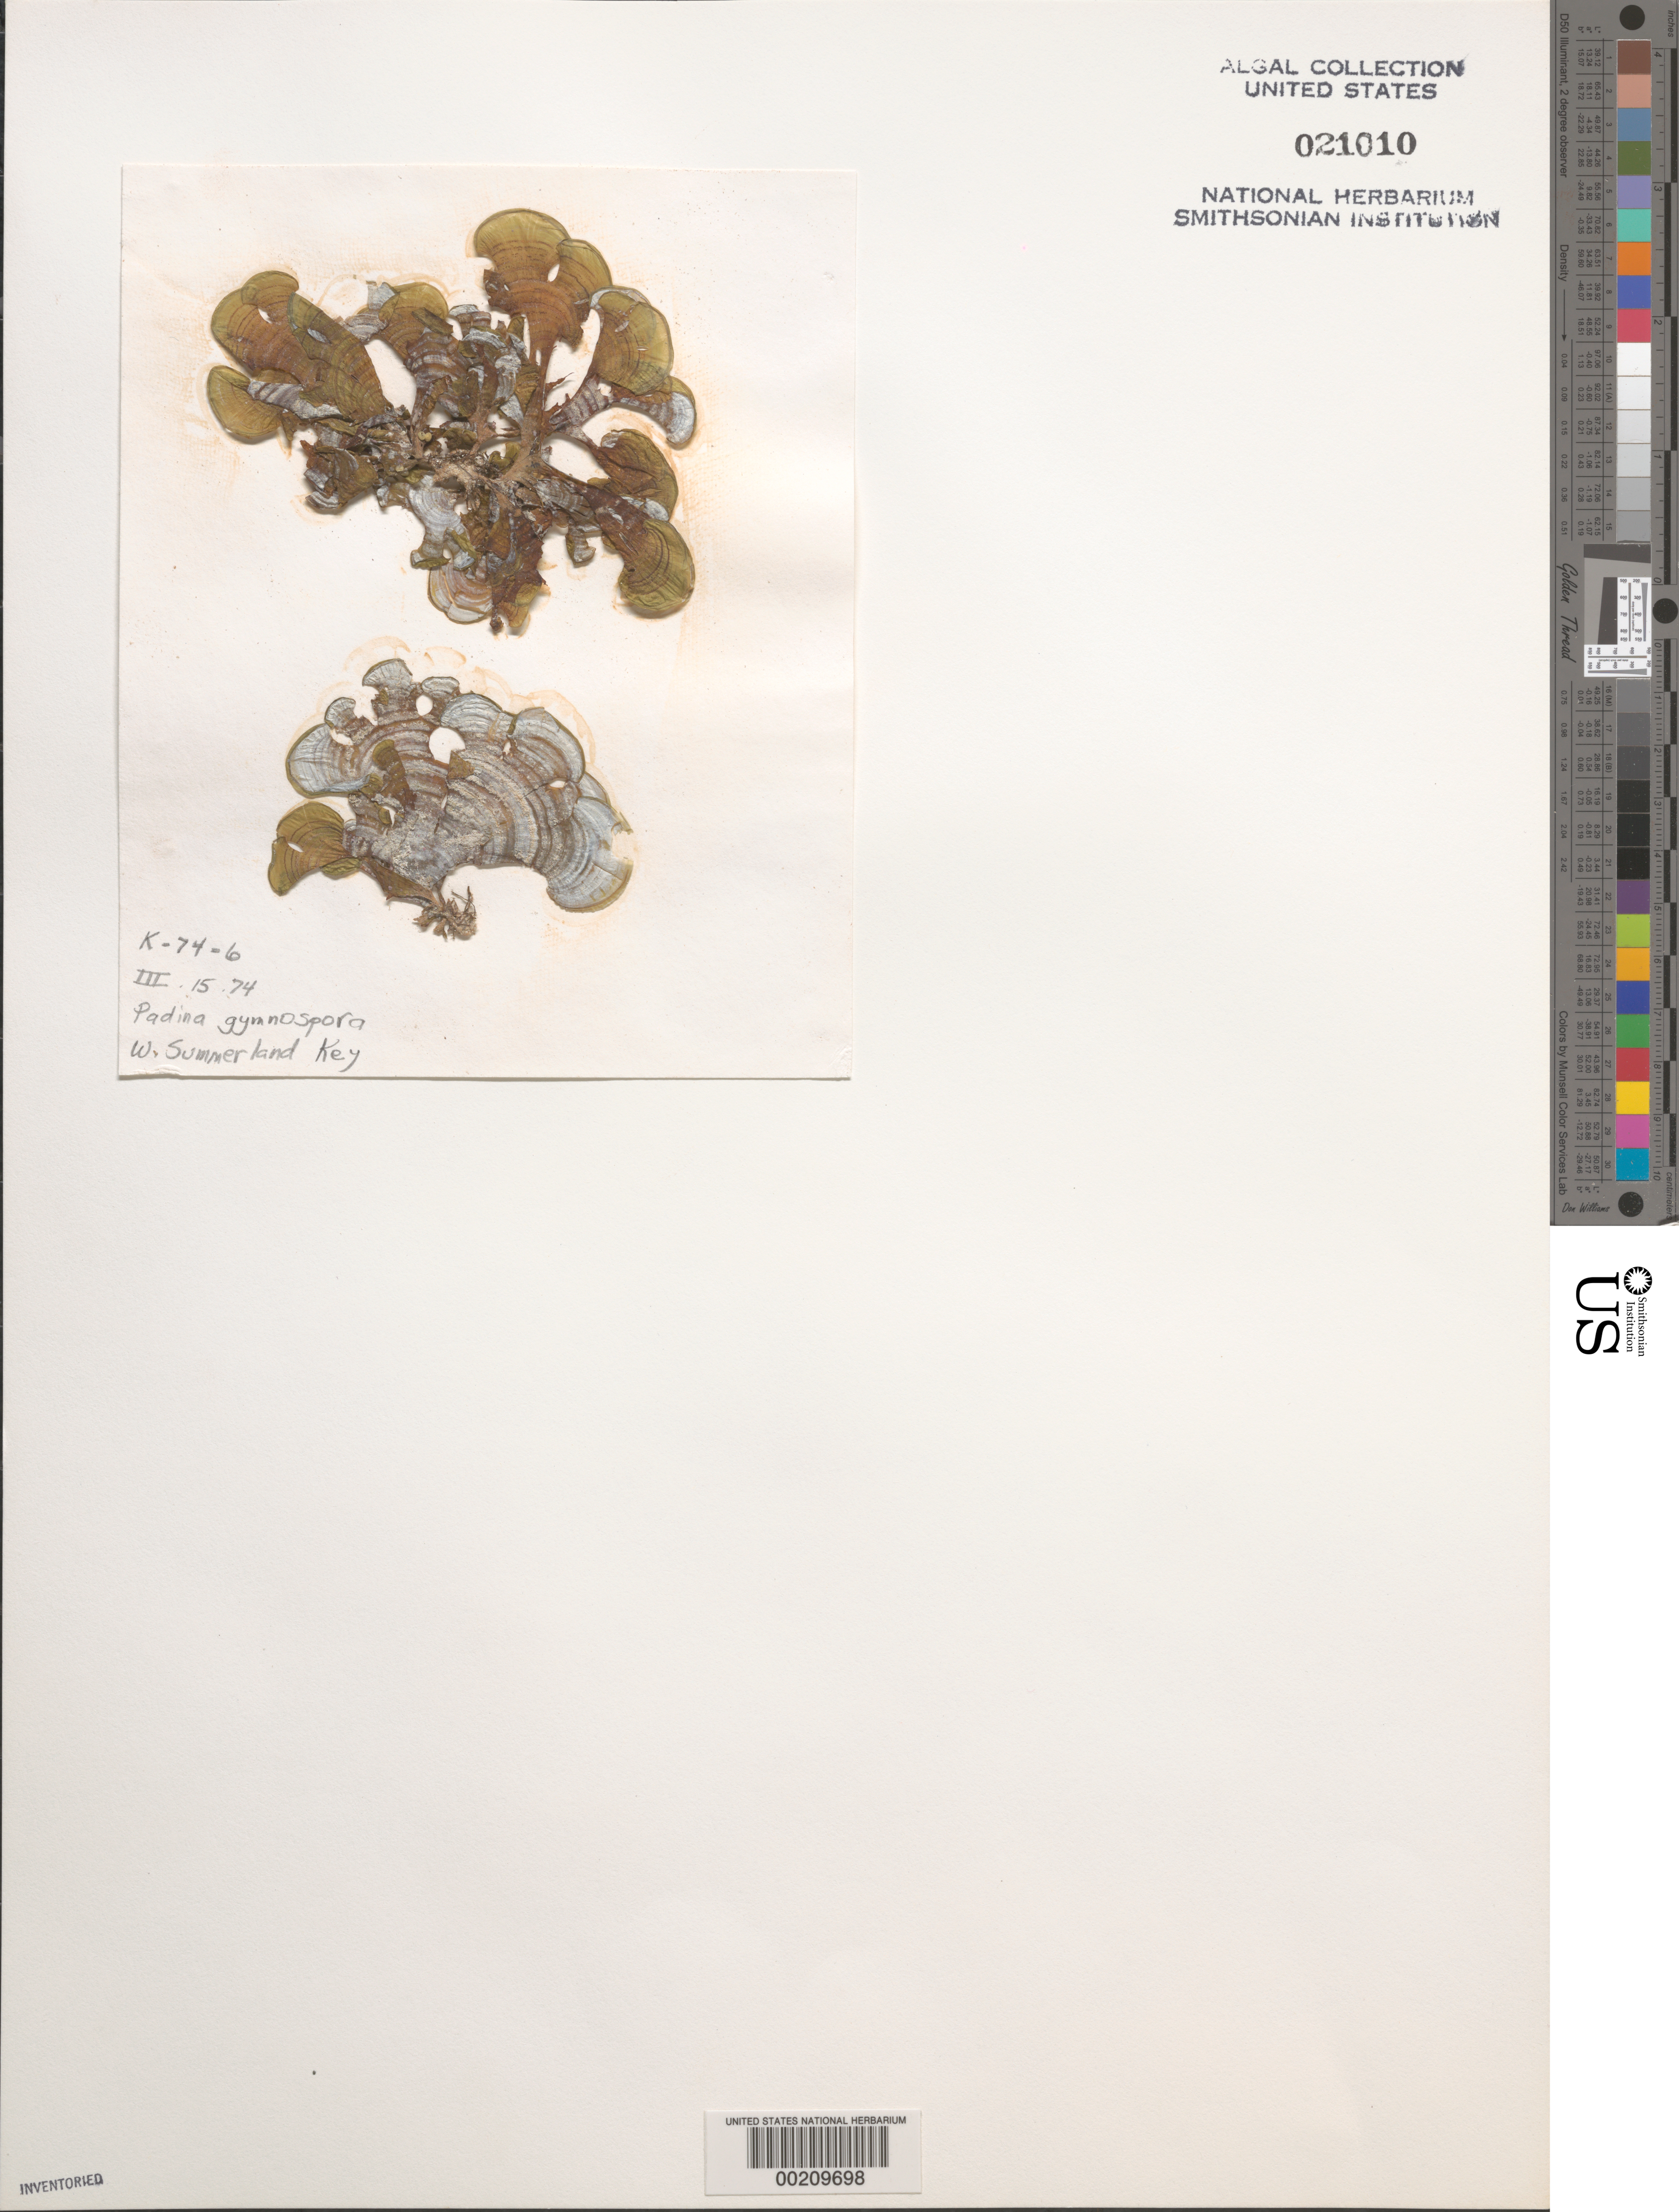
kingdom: Chromista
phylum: Ochrophyta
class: Phaeophyceae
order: Dictyotales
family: Dictyotaceae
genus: Padina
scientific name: Padina gymnospora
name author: (Kütz.) O.G. Sond.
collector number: K-74-6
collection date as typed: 15 Mar 1974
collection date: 1974-03-15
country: United States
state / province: Florida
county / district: Monroe County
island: West Summerland Key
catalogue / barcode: US 21010